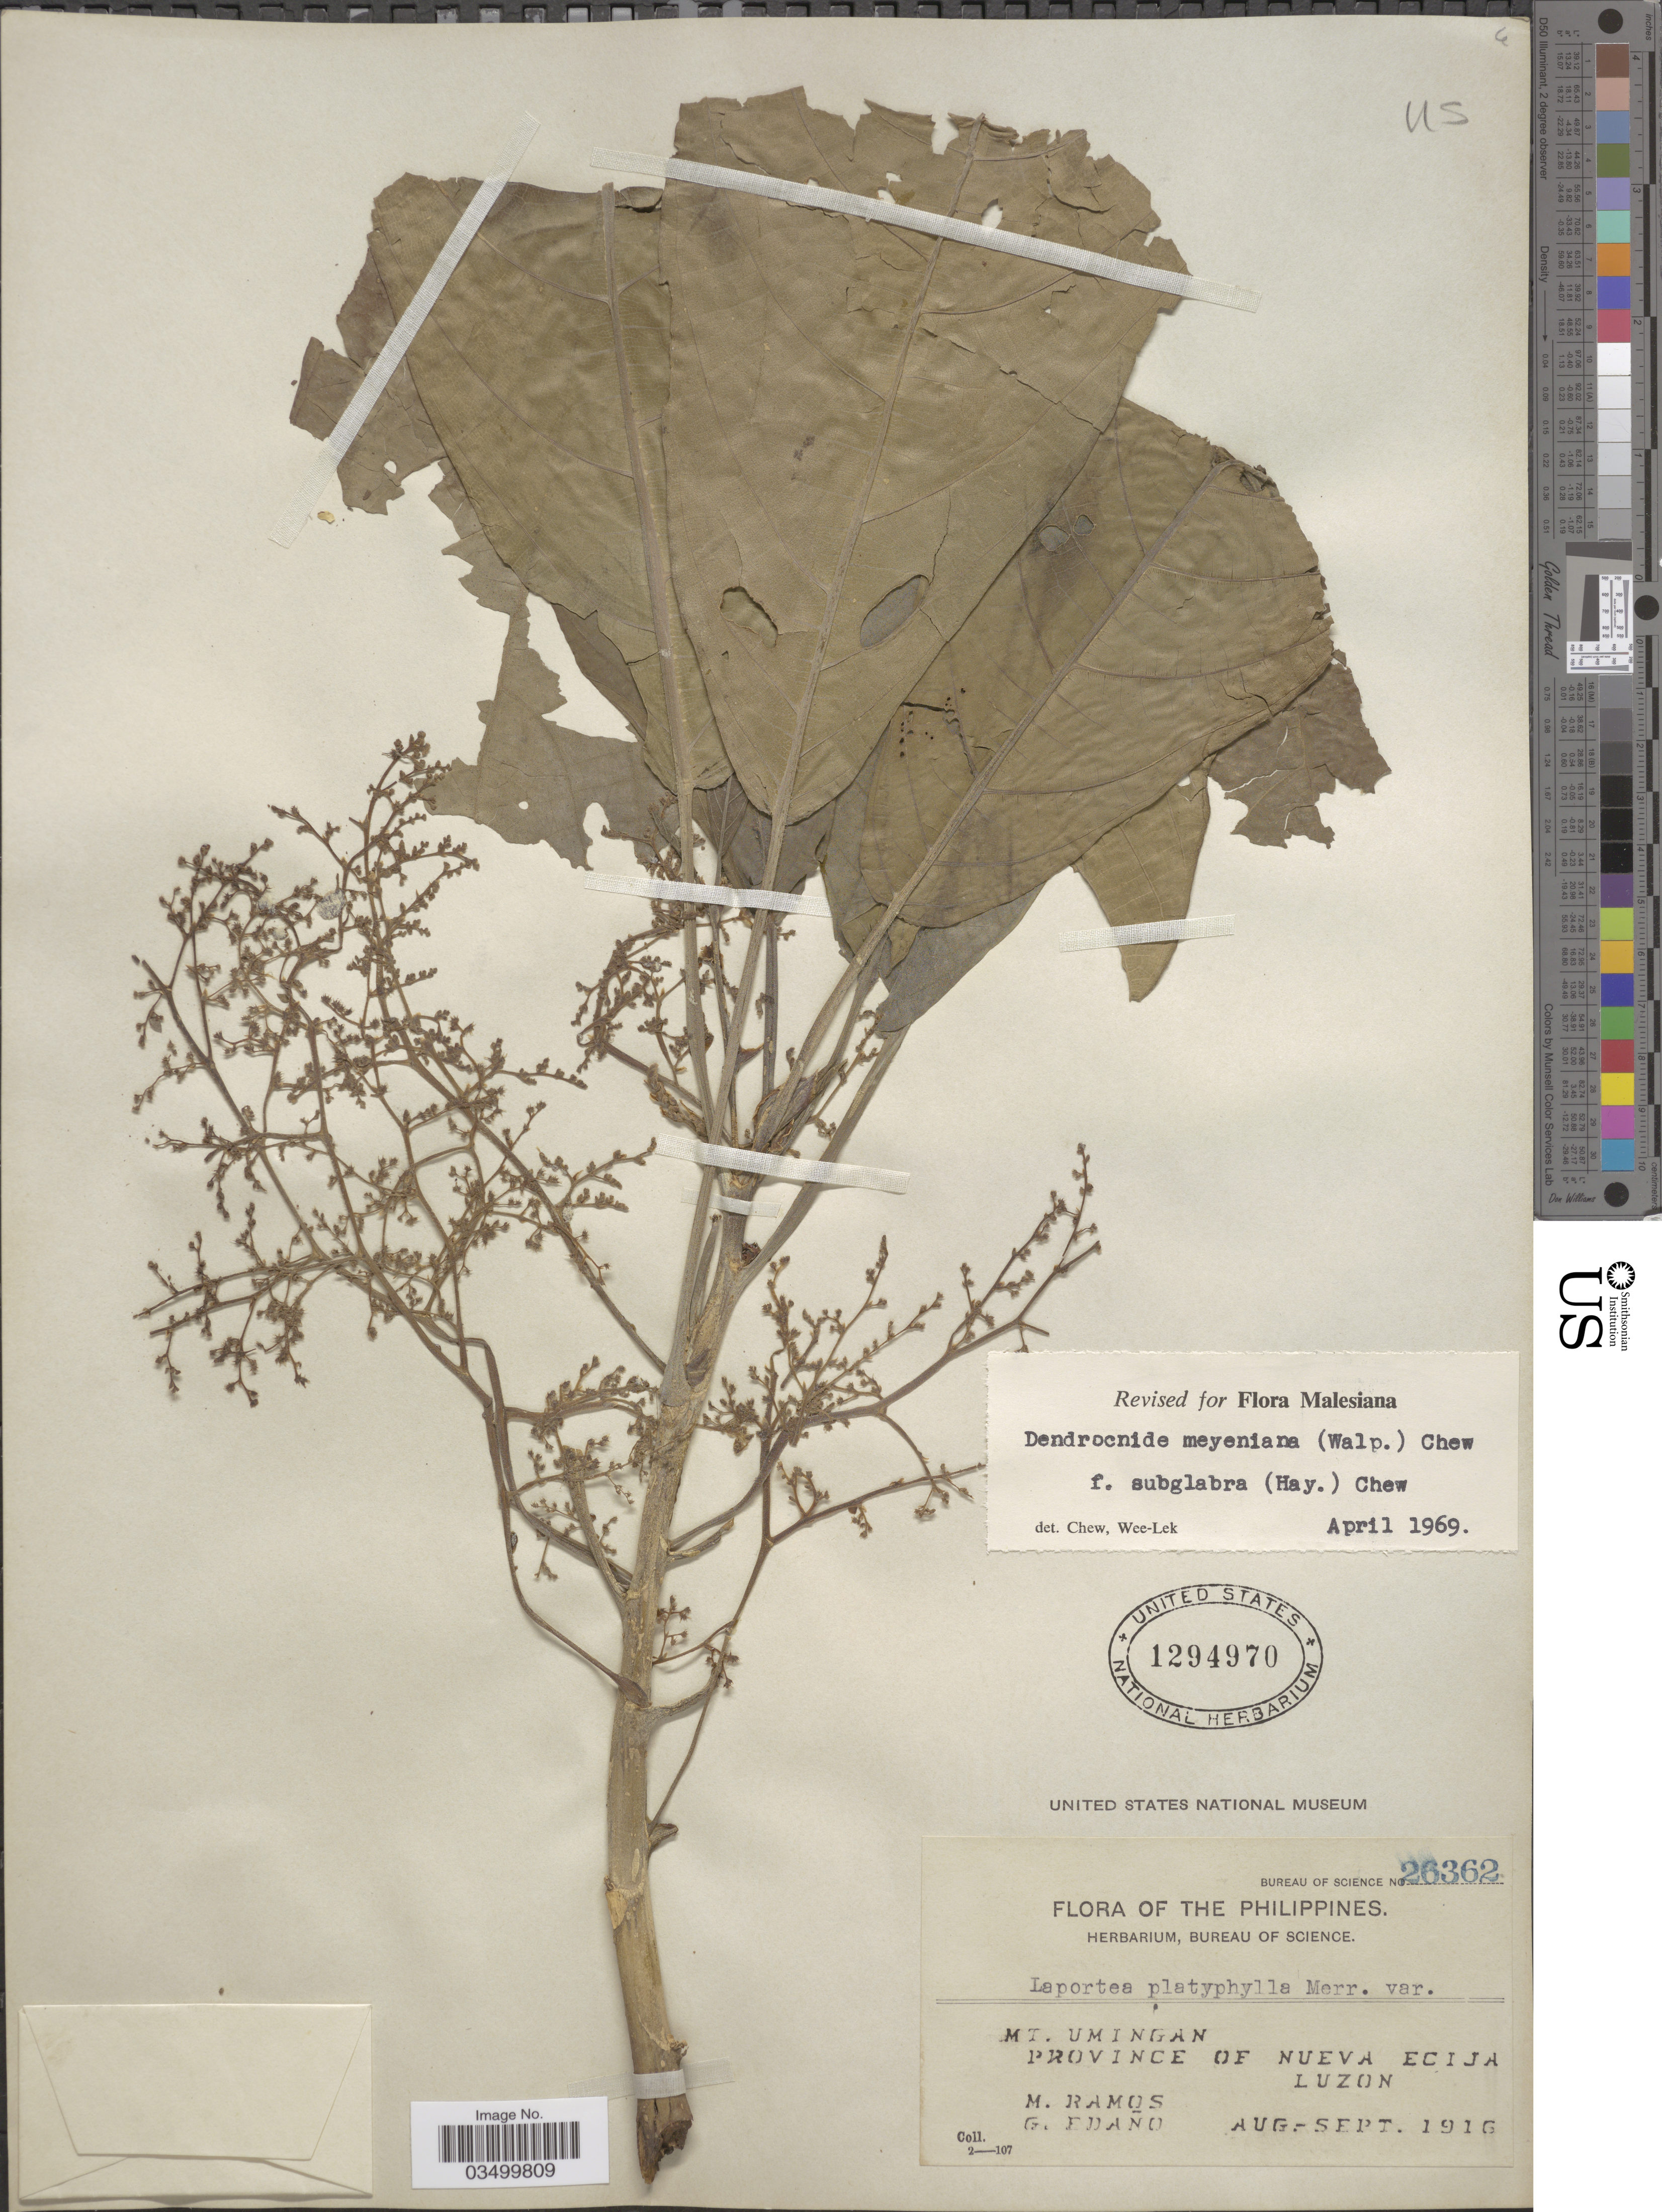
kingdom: Plantae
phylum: Tracheophyta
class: Magnoliopsida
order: Rosales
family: Urticaceae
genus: Dendrocnide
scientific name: Dendrocnide meyeniana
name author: (Walp.) Chew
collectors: M. Ramos & G. Edaño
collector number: Bureau of Science 26362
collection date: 1916-08/1916-09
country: Philippines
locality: The Philippines. Mt. Umingan. Province of Nueva Ecija. Luzon.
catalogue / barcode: US 1294970